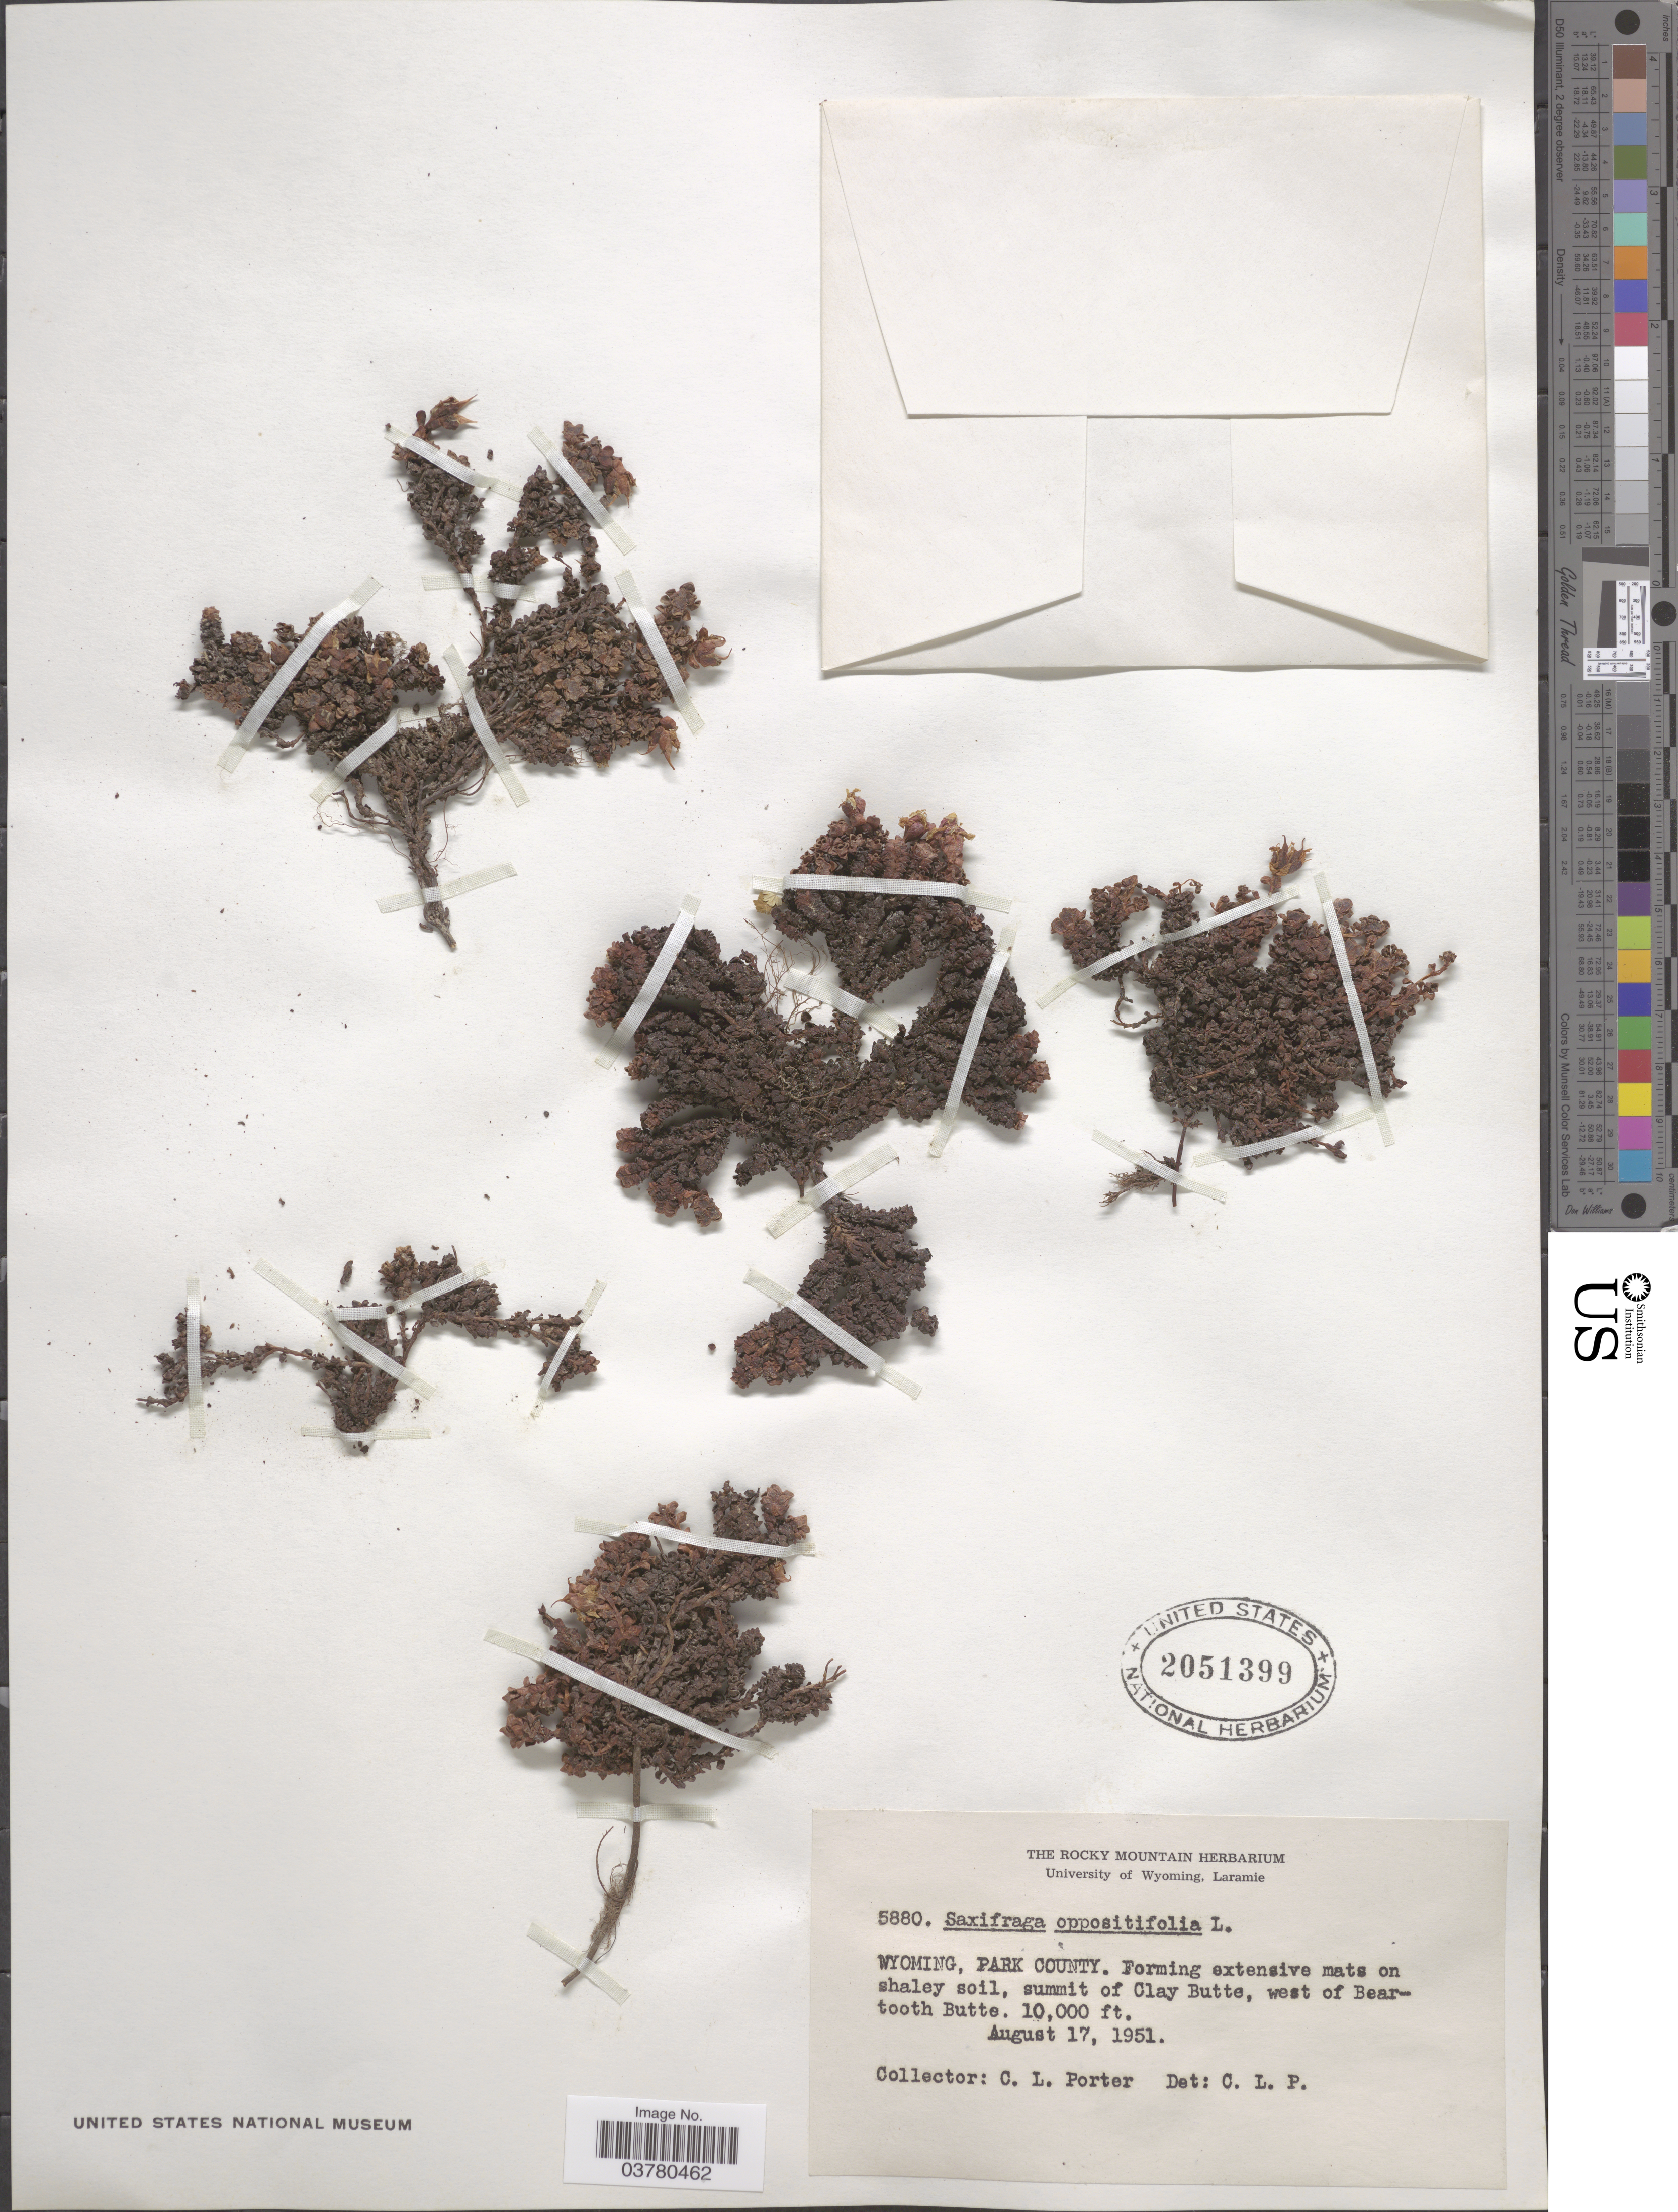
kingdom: Plantae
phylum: Tracheophyta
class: Magnoliopsida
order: Saxifragales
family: Saxifragaceae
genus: Saxifraga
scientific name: Saxifraga oppositifolia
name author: L.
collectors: C. L. Porter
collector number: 5880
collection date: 1951-08-17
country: United States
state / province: Wyoming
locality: Park County. Summit of Clay Butte, west of Beartooth Butte.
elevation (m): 3048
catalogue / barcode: US 2051399